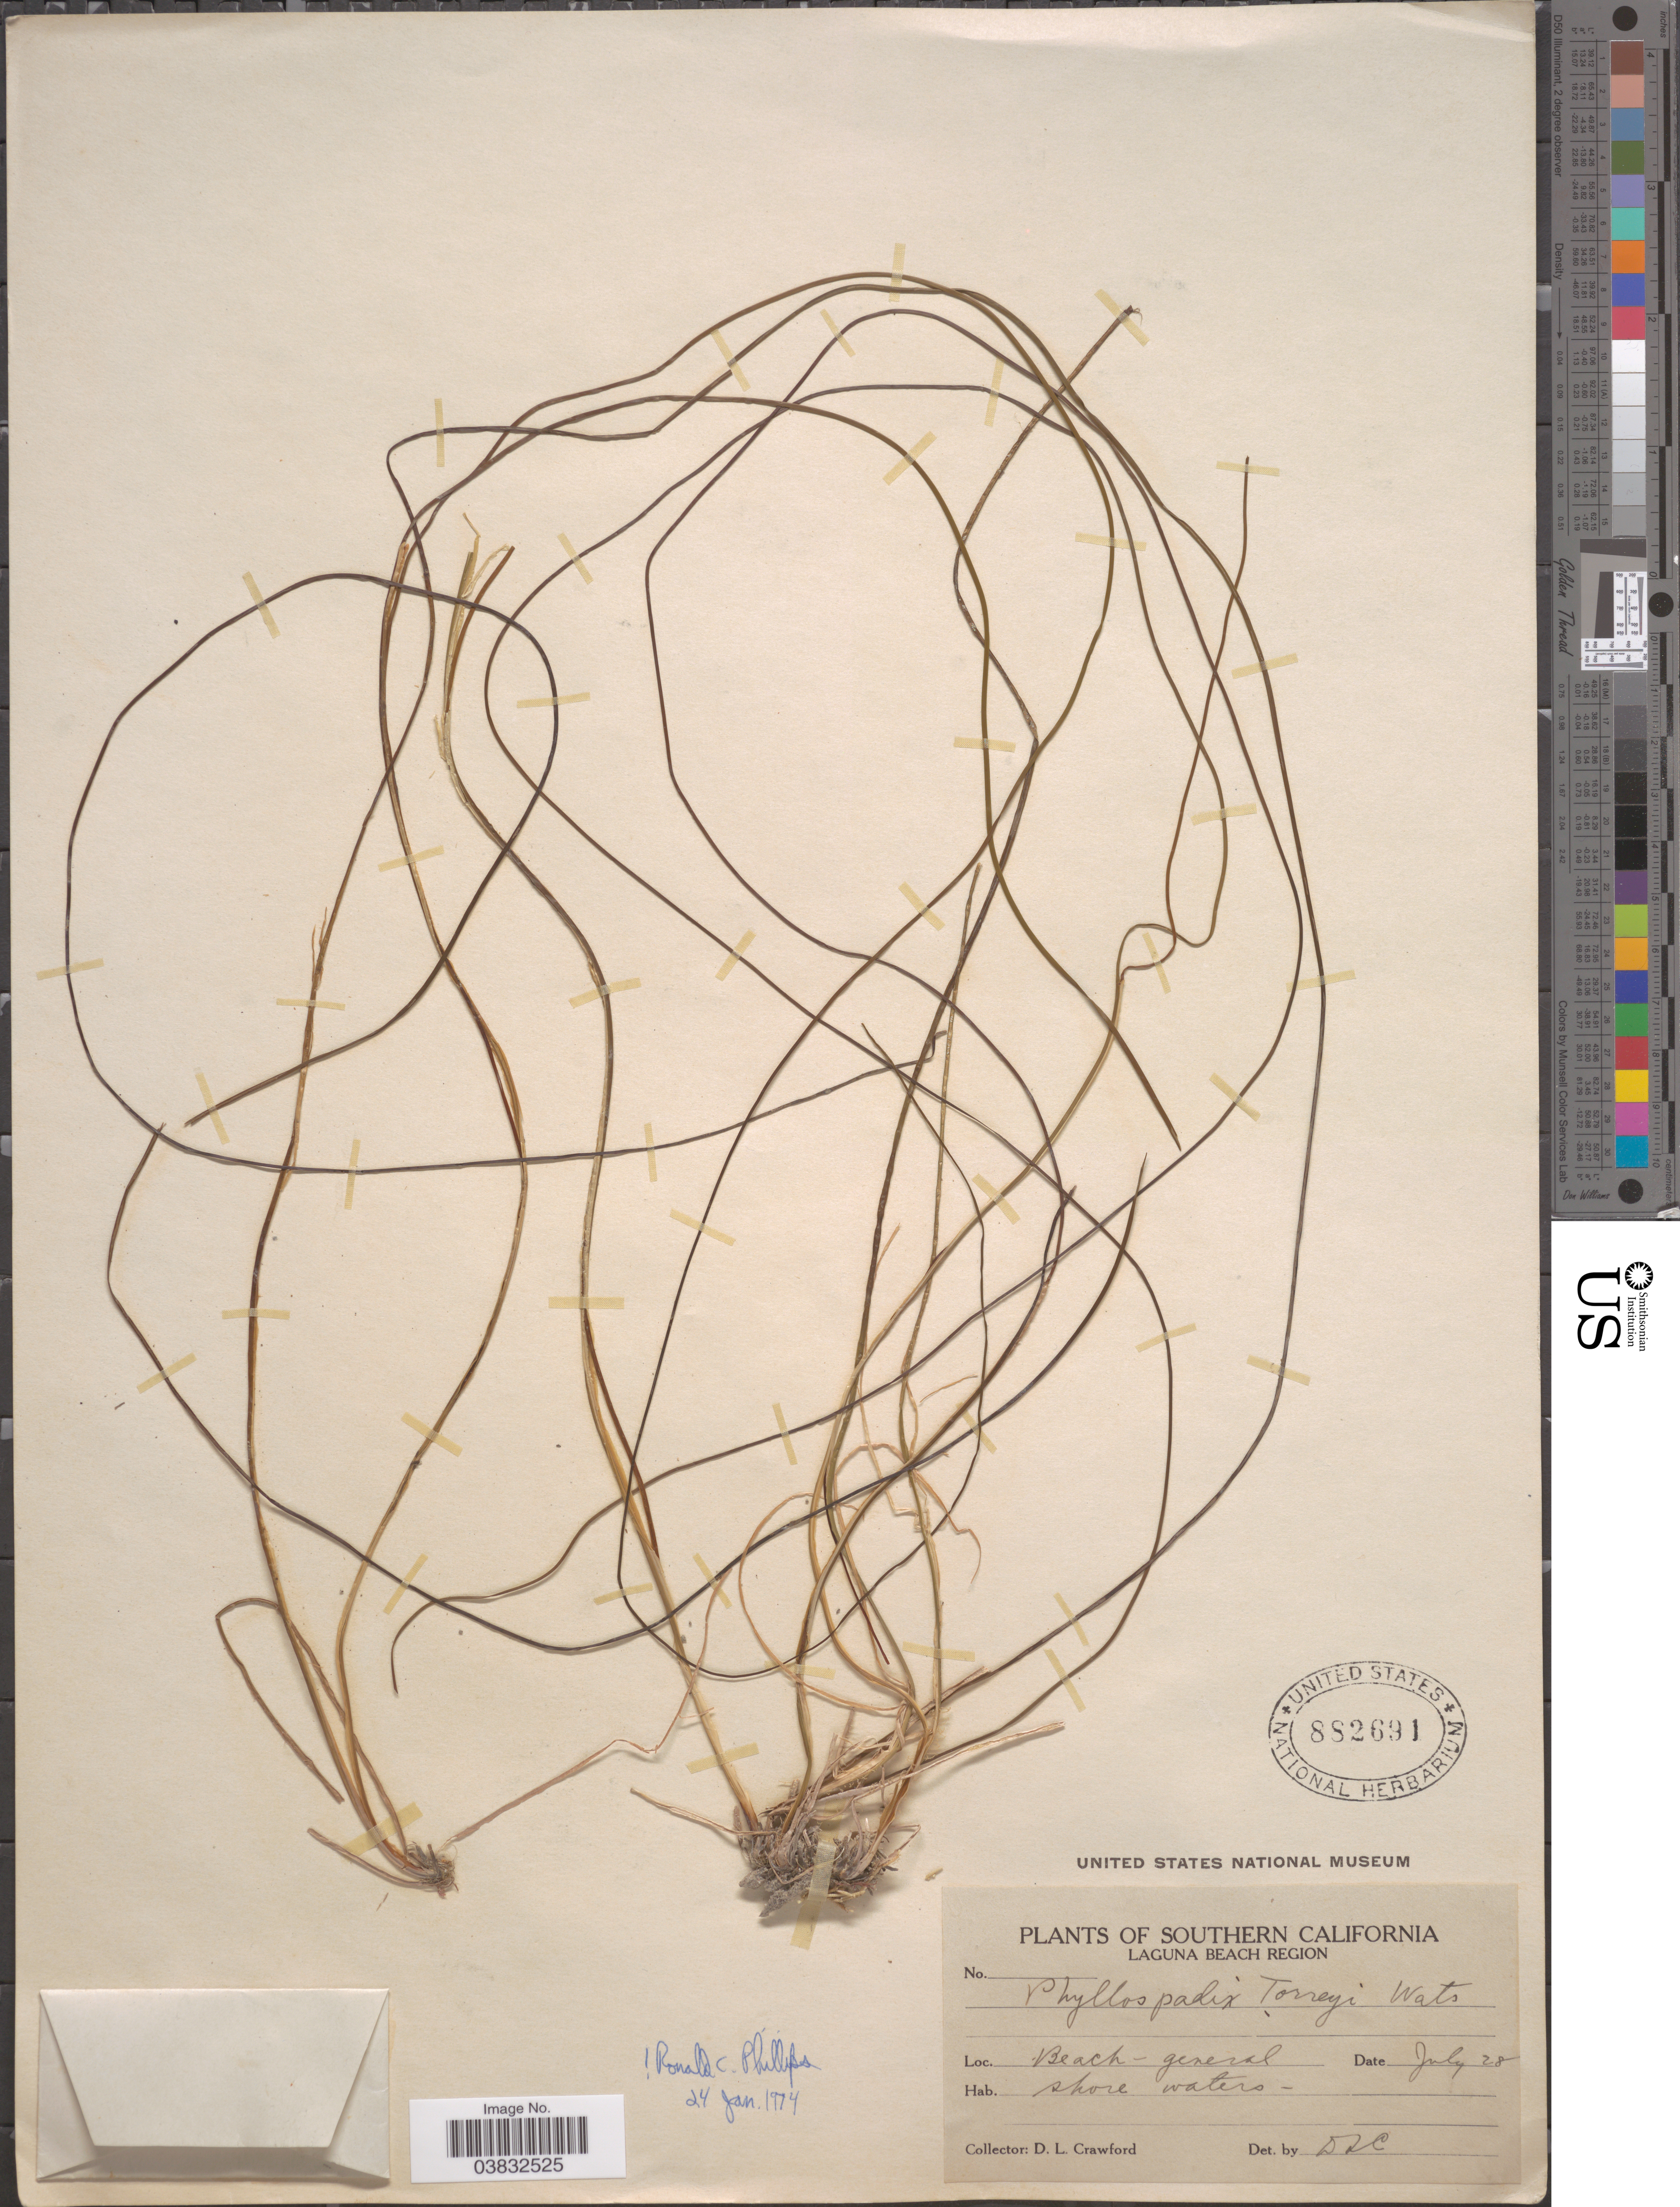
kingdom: Plantae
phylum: Tracheophyta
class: Liliopsida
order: Alismatales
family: Zosteraceae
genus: Phyllospadix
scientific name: Phyllospadix torreyi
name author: S. Watson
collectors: D. L. Crawford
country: United States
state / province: California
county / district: Orange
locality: Southern California. Laguna Beach Region. Beach-general.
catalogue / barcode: US 882691